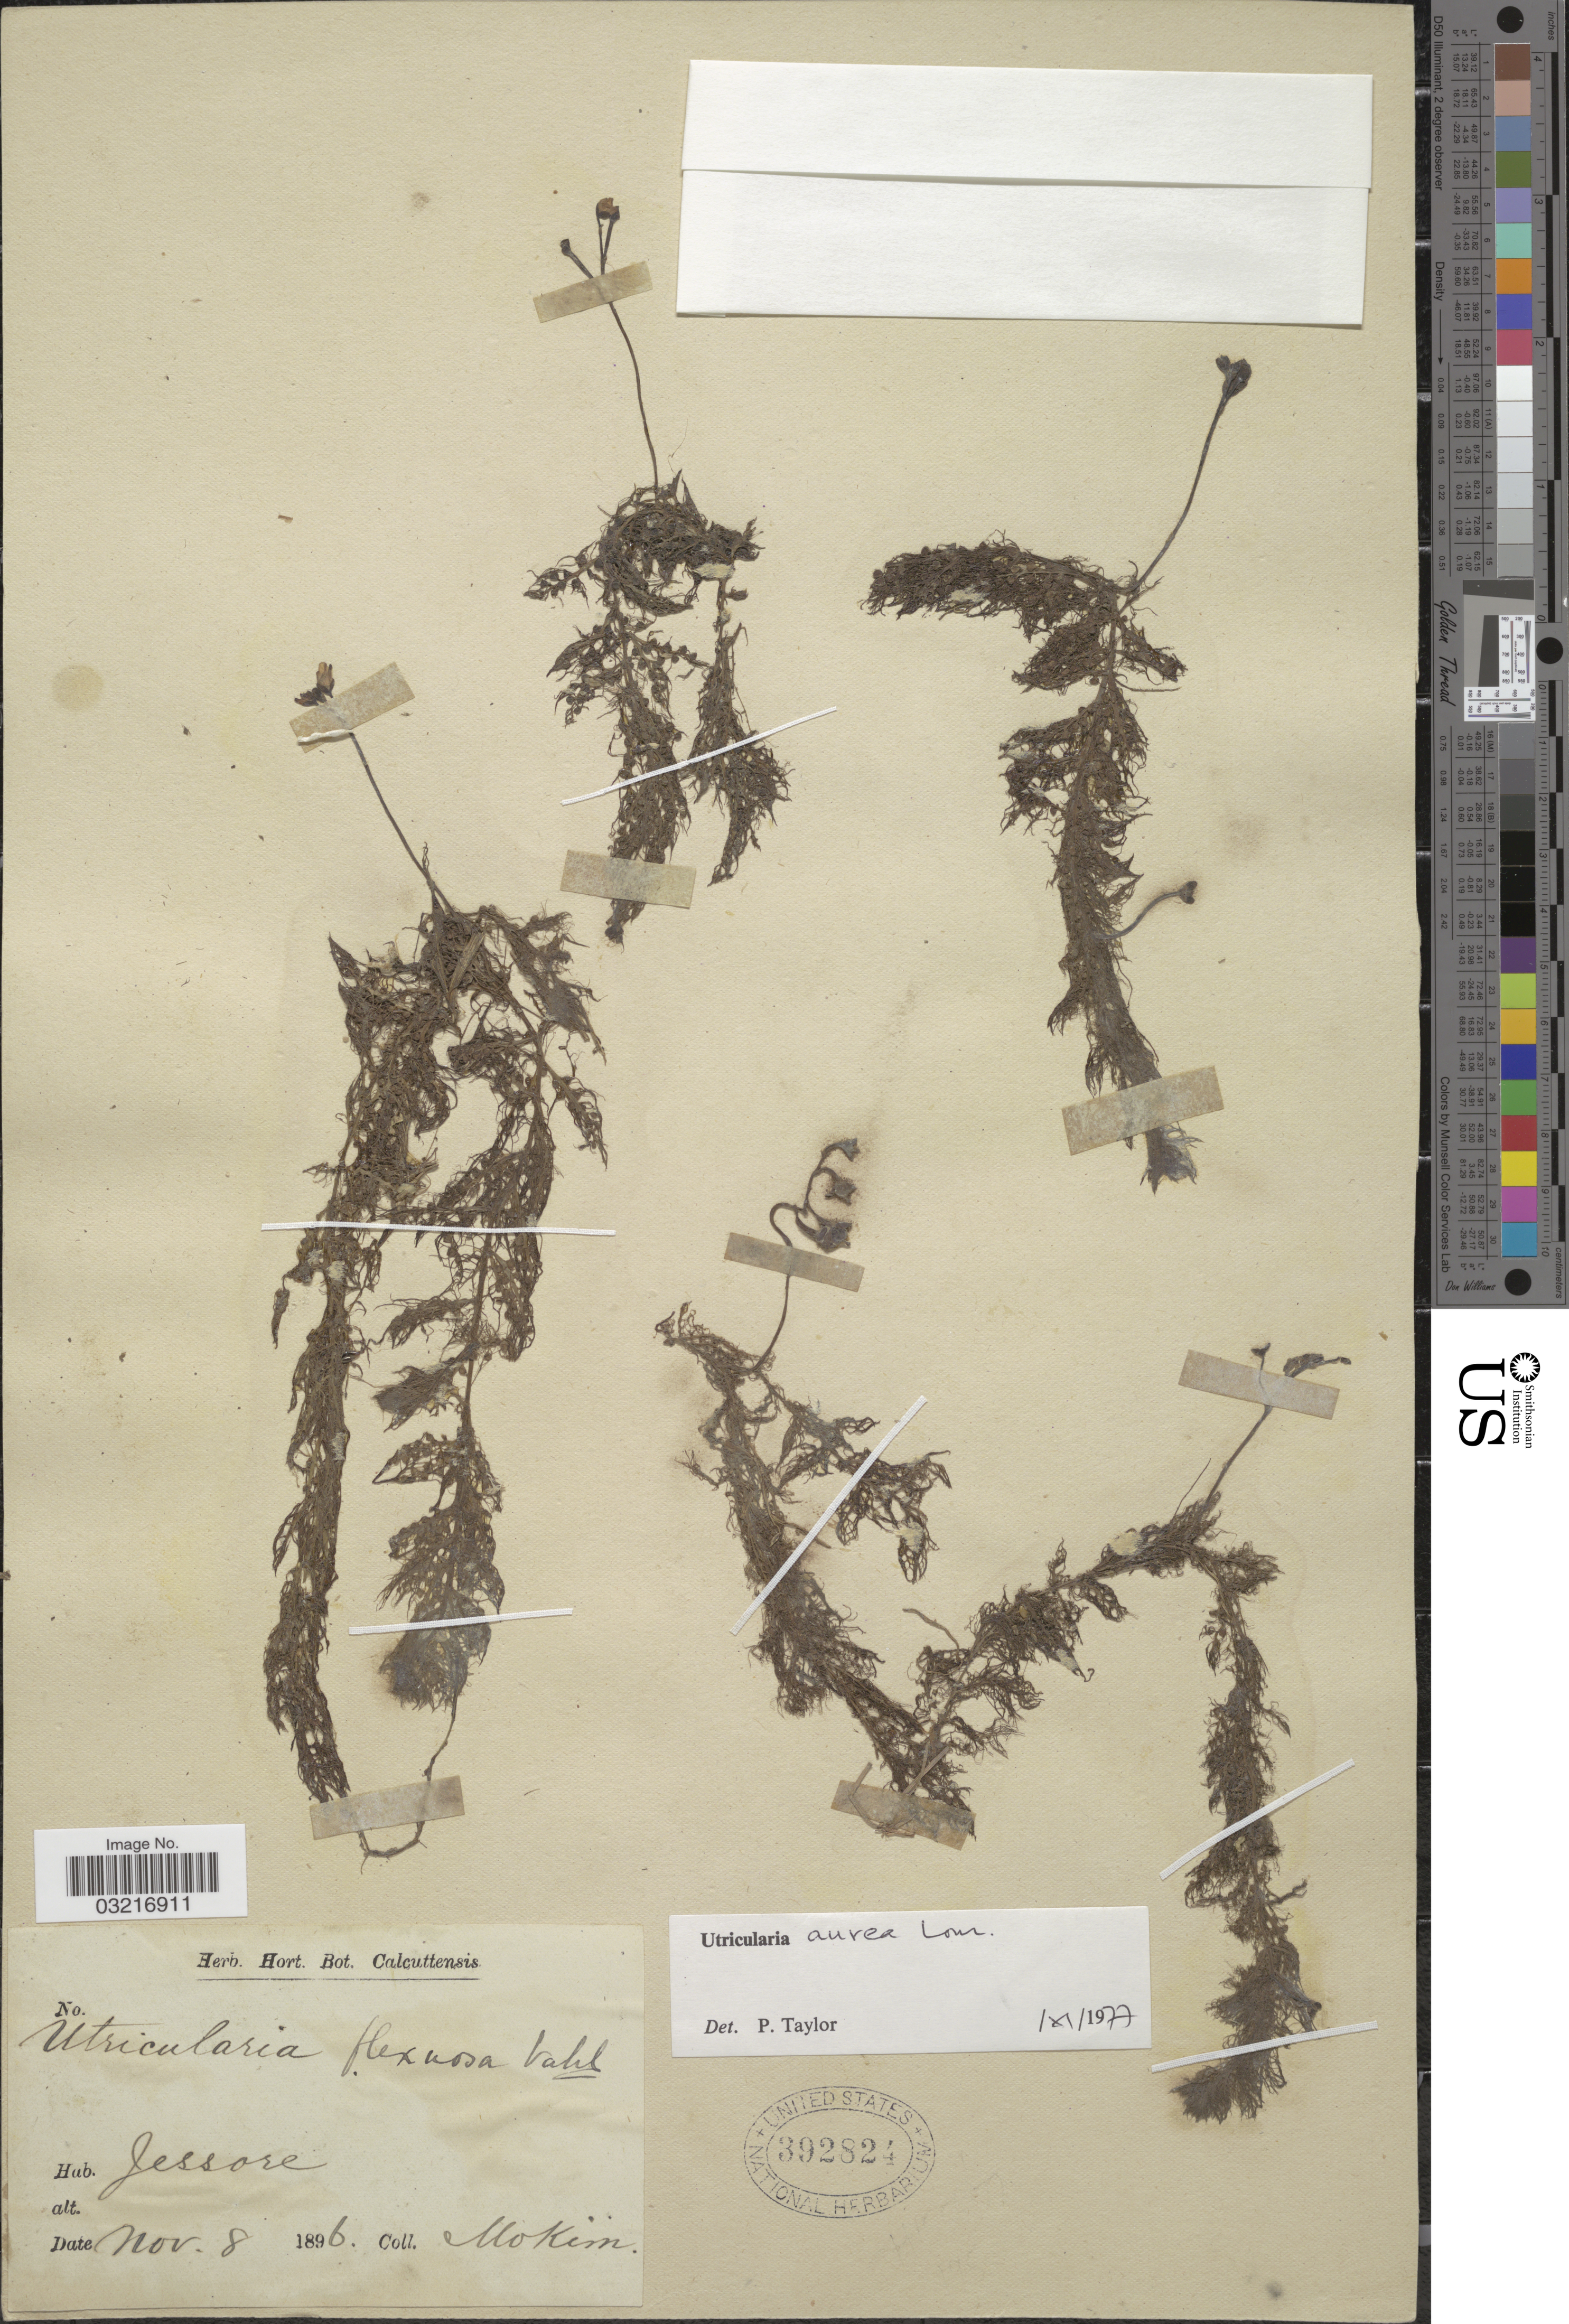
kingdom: Plantae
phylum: Tracheophyta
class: Magnoliopsida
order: Lamiales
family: Lentibulariaceae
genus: Utricularia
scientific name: Utricularia aurea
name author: Lour.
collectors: -. Mokim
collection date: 1896-11-08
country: Bangladesh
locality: Jessore.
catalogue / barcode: US 392824